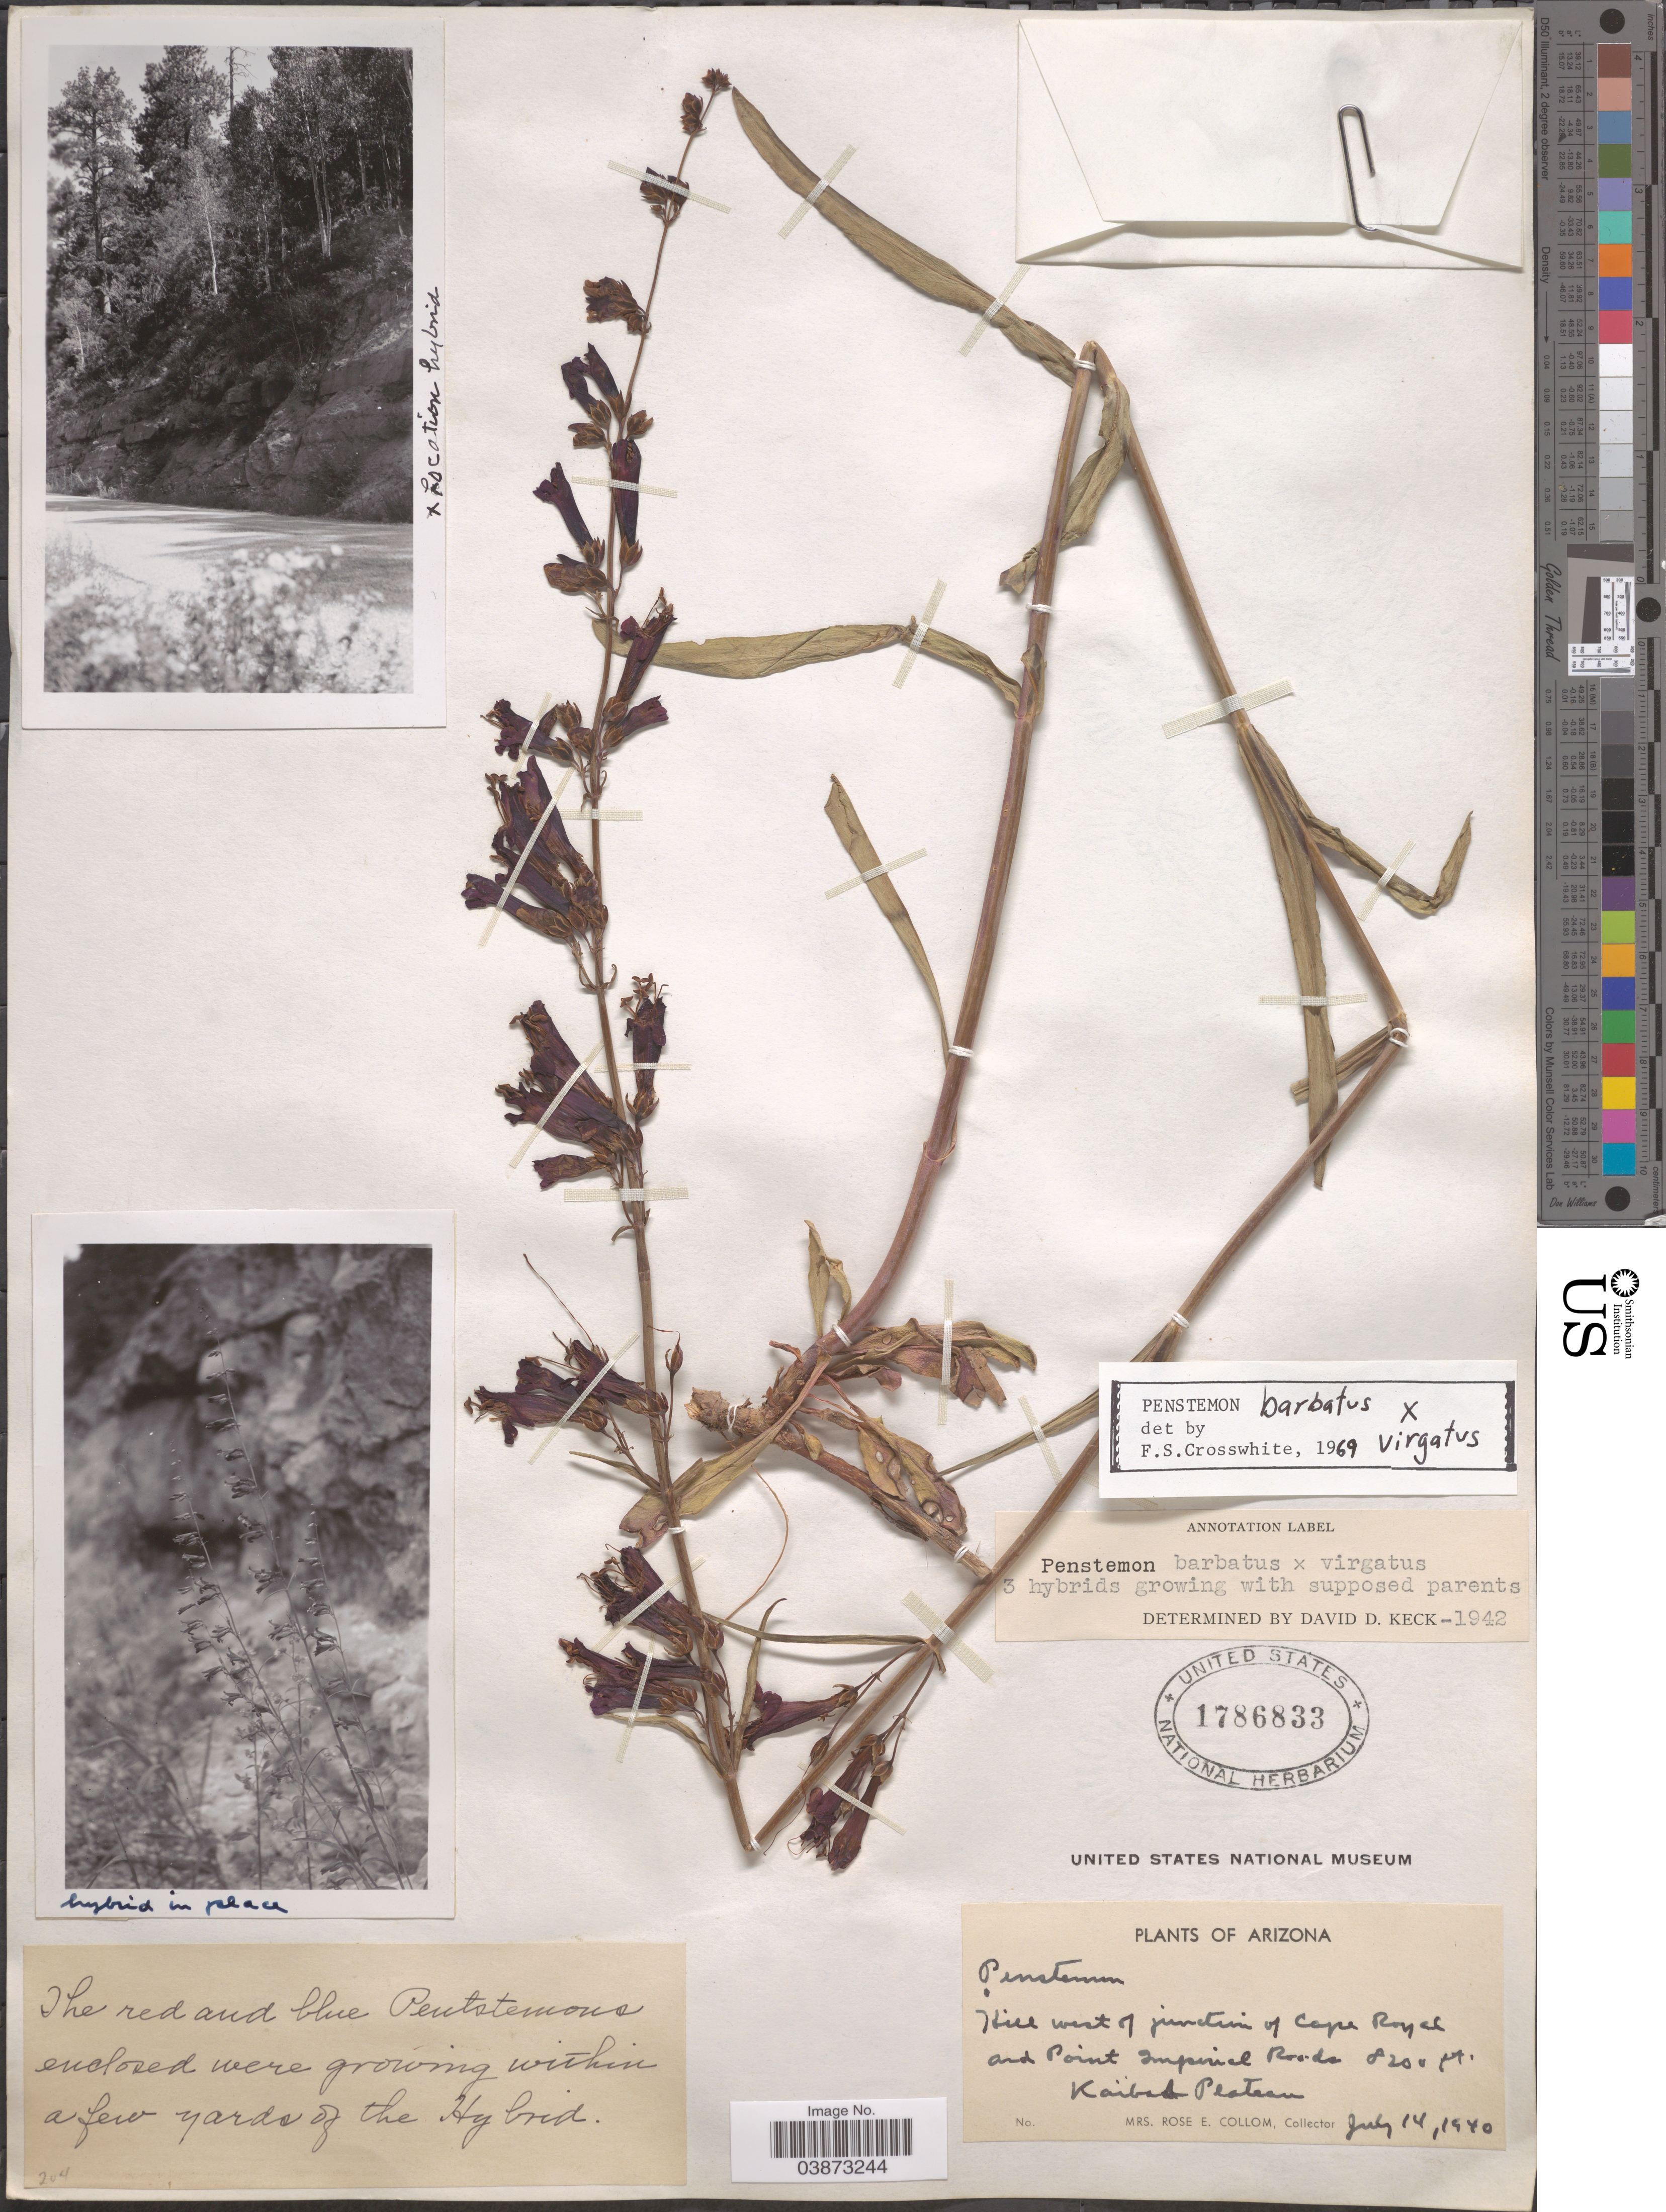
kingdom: Plantae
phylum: Tracheophyta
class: Magnoliopsida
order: Lamiales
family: Plantaginaceae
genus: Penstemon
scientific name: Penstemon barbatus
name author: (Cav.) Roth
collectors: R. E. Collom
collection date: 1940-07-14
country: United States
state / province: Arizona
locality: Hill west of junction of Cape Royal and Point Imperial Roads. Kaibab Plateau.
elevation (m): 2499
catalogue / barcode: US 1786833